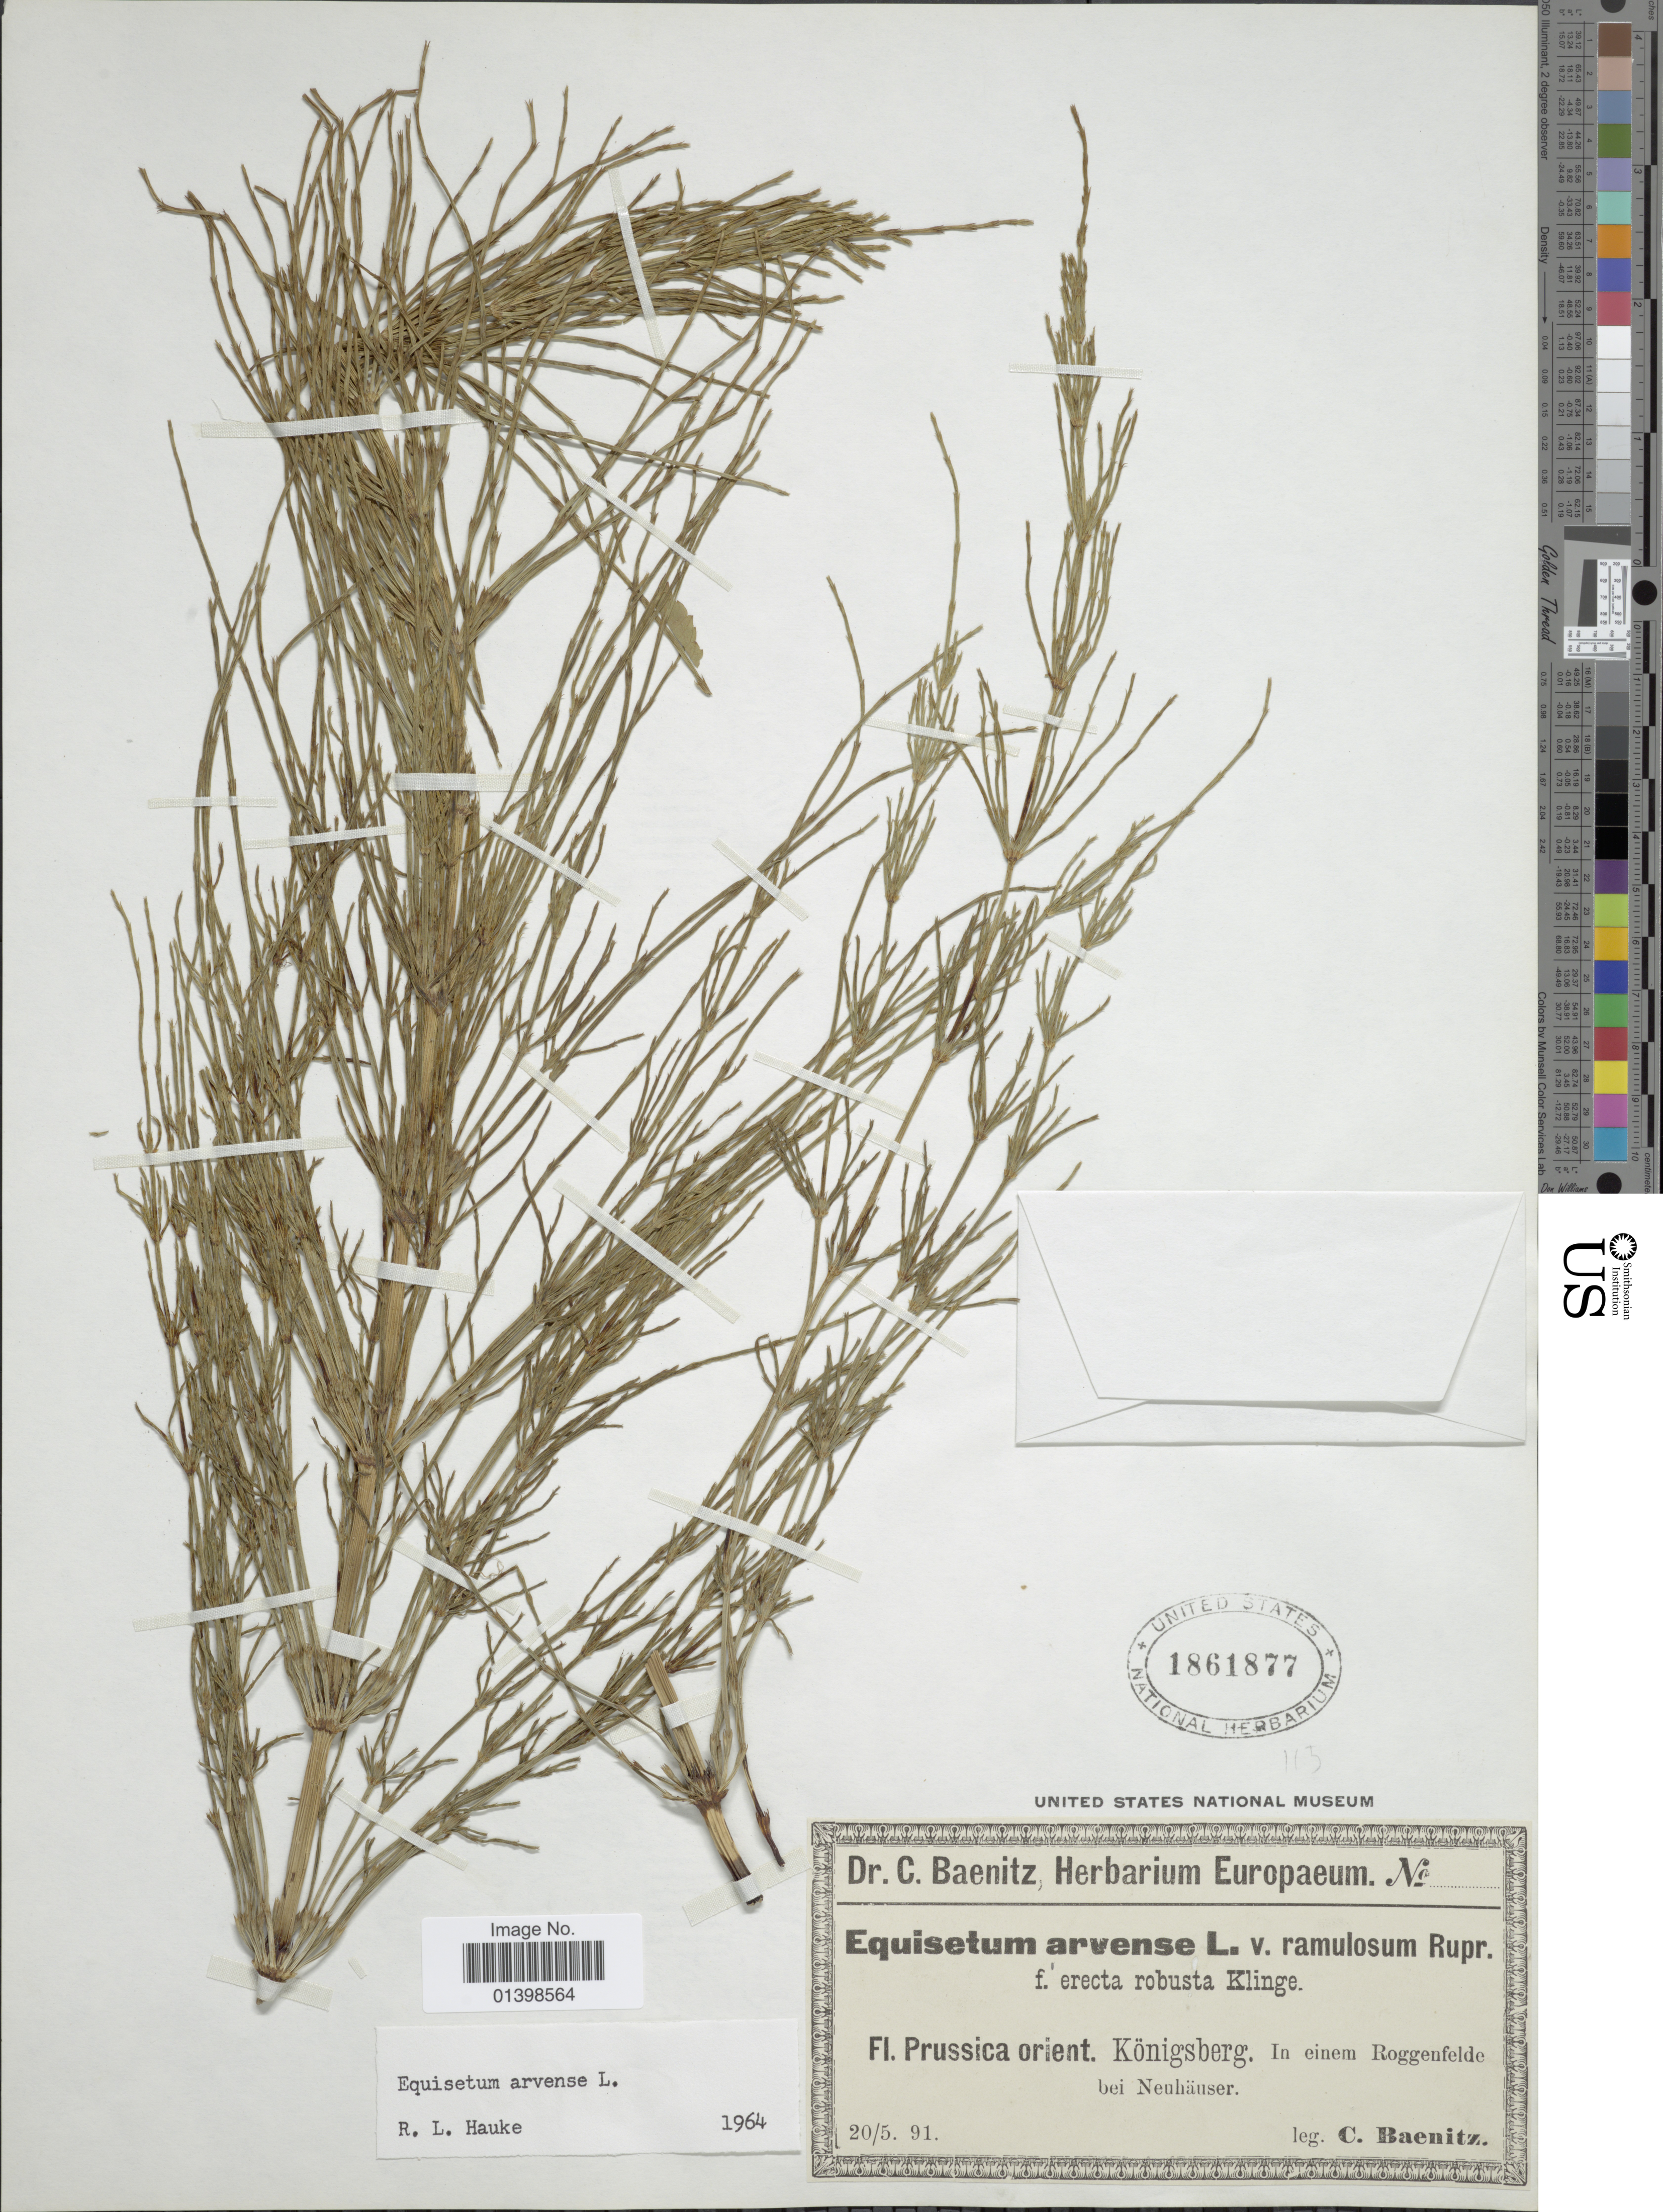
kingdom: Plantae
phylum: Tracheophyta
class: Polypodiopsida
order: Equisetales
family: Equisetaceae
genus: Equisetum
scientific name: Equisetum arvense var. ramulosum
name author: Rupr.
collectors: C. G. Baenitz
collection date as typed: Transcribed d/m/y: 20/5/91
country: Russian Federation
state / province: Kaliningrad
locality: Prussica orient. Königsberg. In einem Roggenfelde bei Neuhäuser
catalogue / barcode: US 1861877